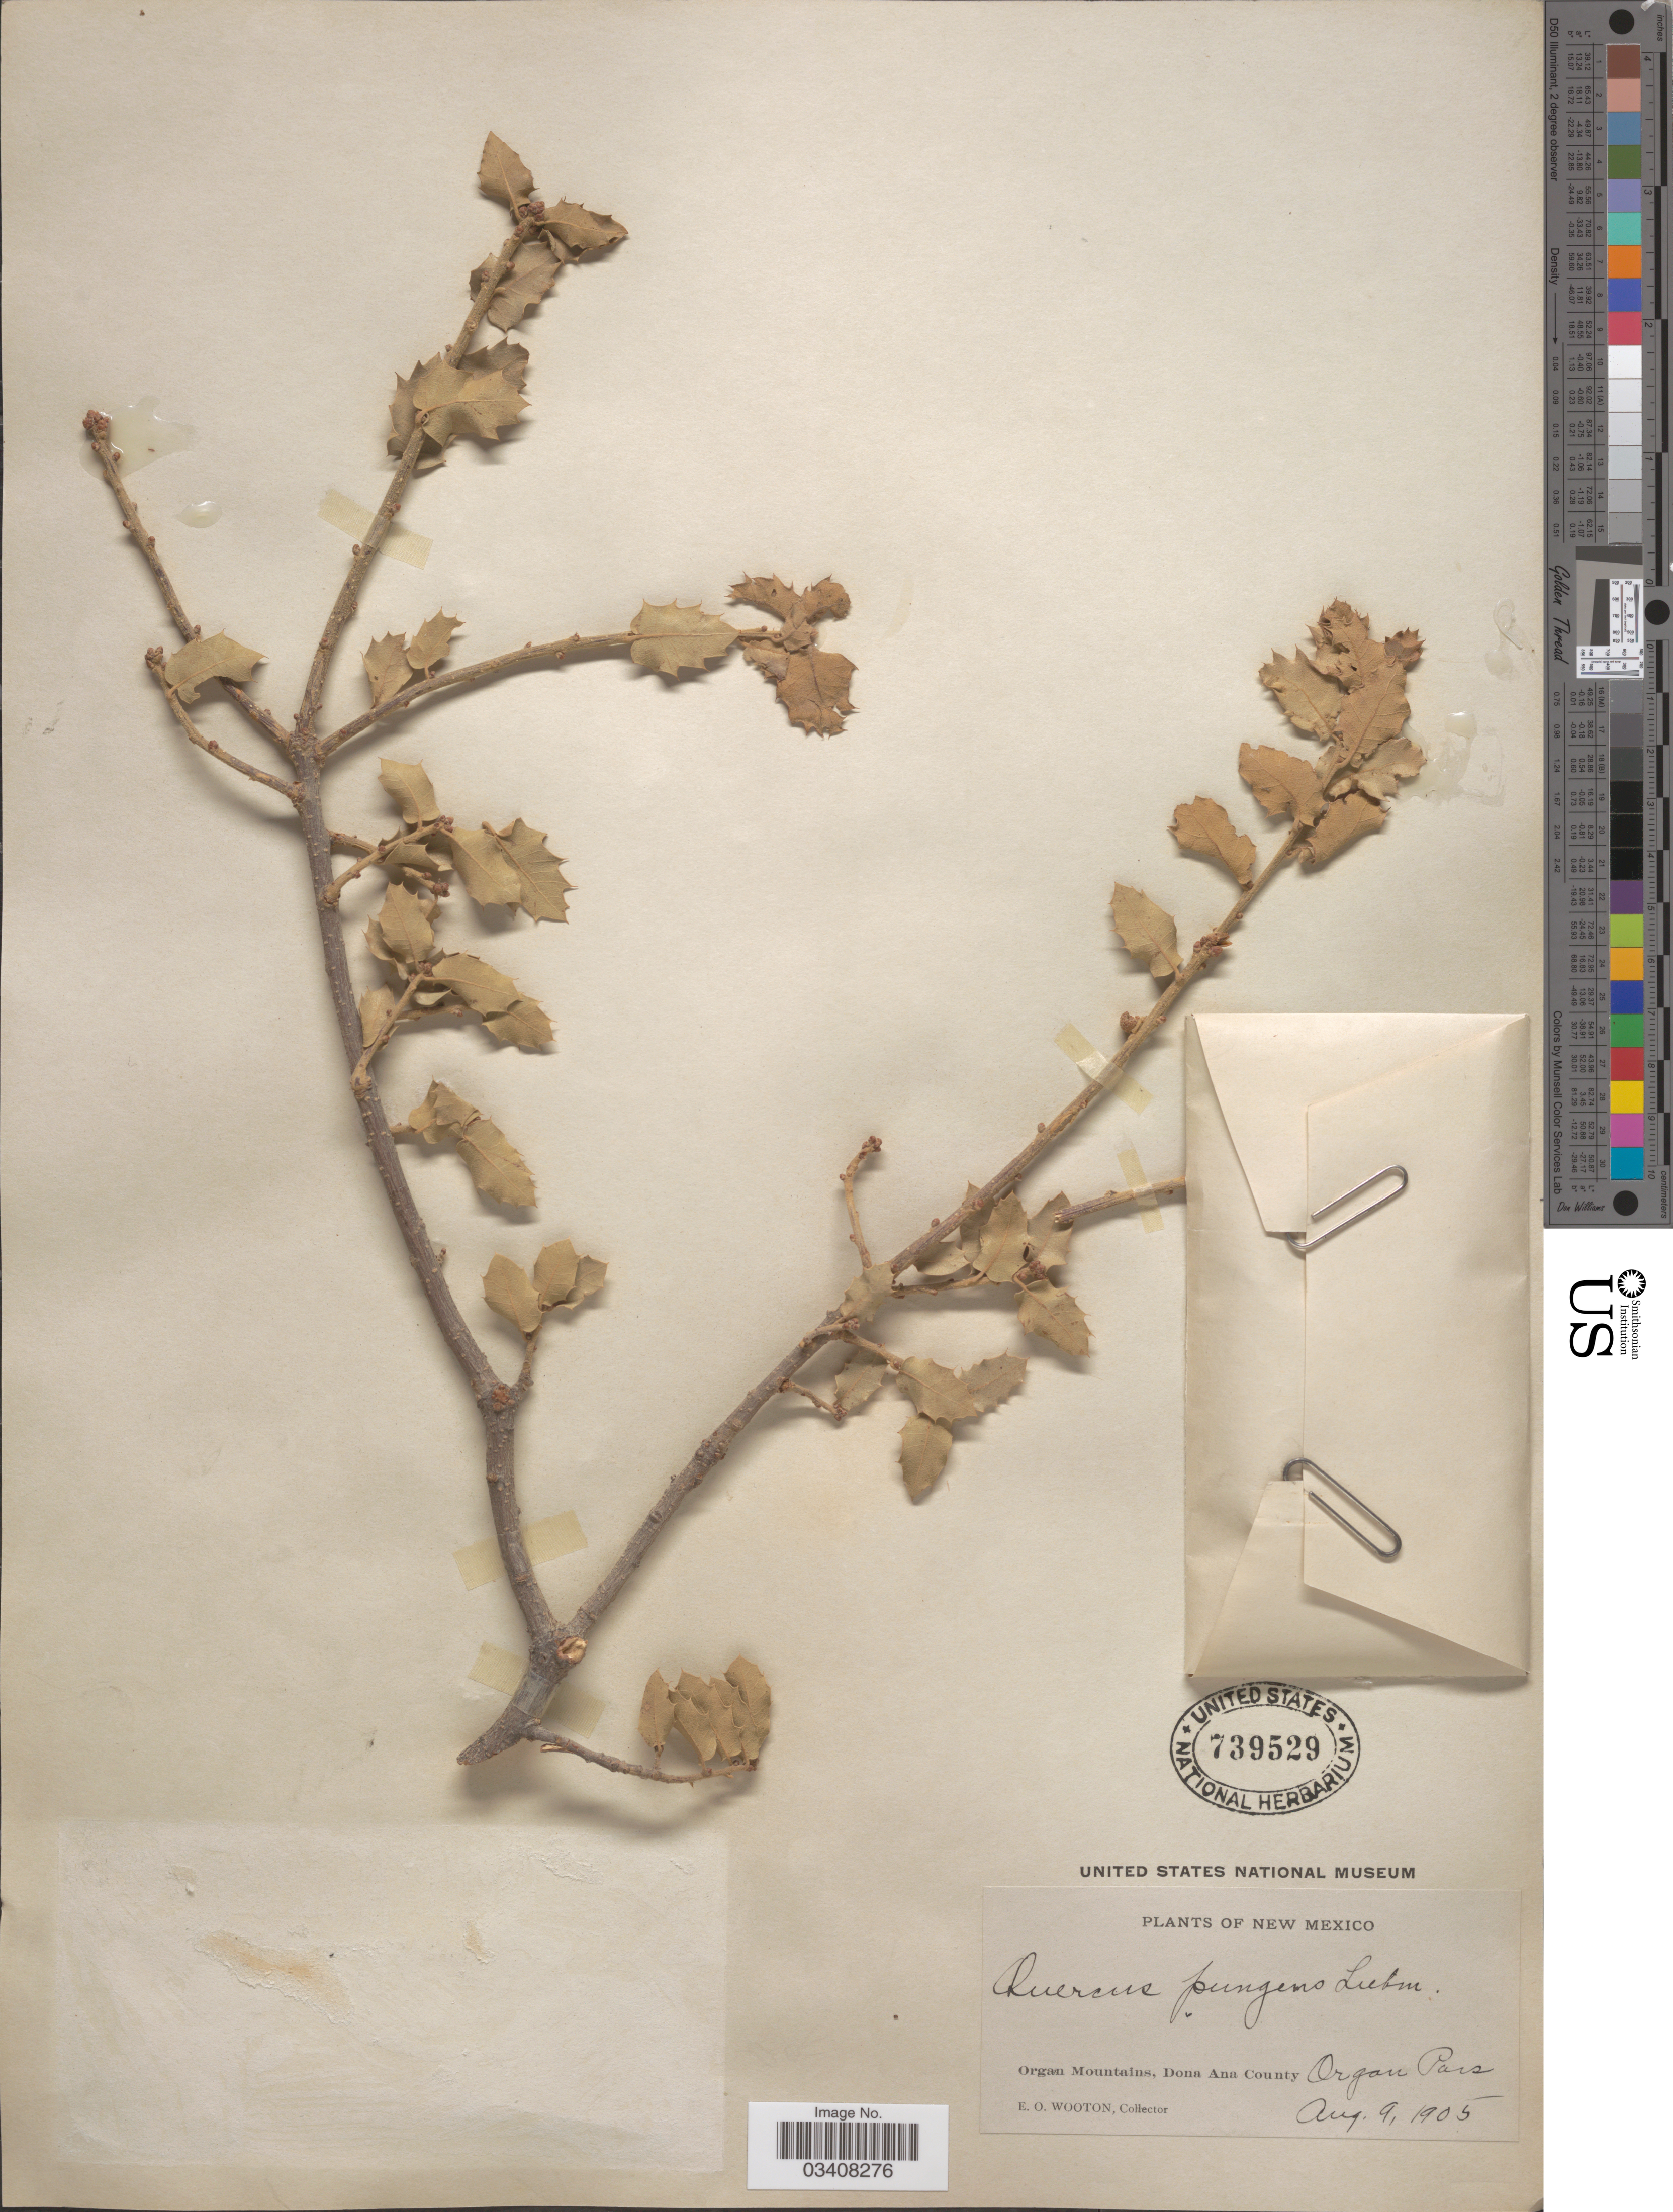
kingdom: Plantae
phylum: Tracheophyta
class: Magnoliopsida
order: Fagales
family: Fagaceae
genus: Quercus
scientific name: Quercus pungens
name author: Liebm.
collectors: E. O. Wooton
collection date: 1905-08-09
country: United States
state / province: New Mexico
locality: Organ Mountains, Dona Ana County, Organ Pass.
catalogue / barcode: US 739529